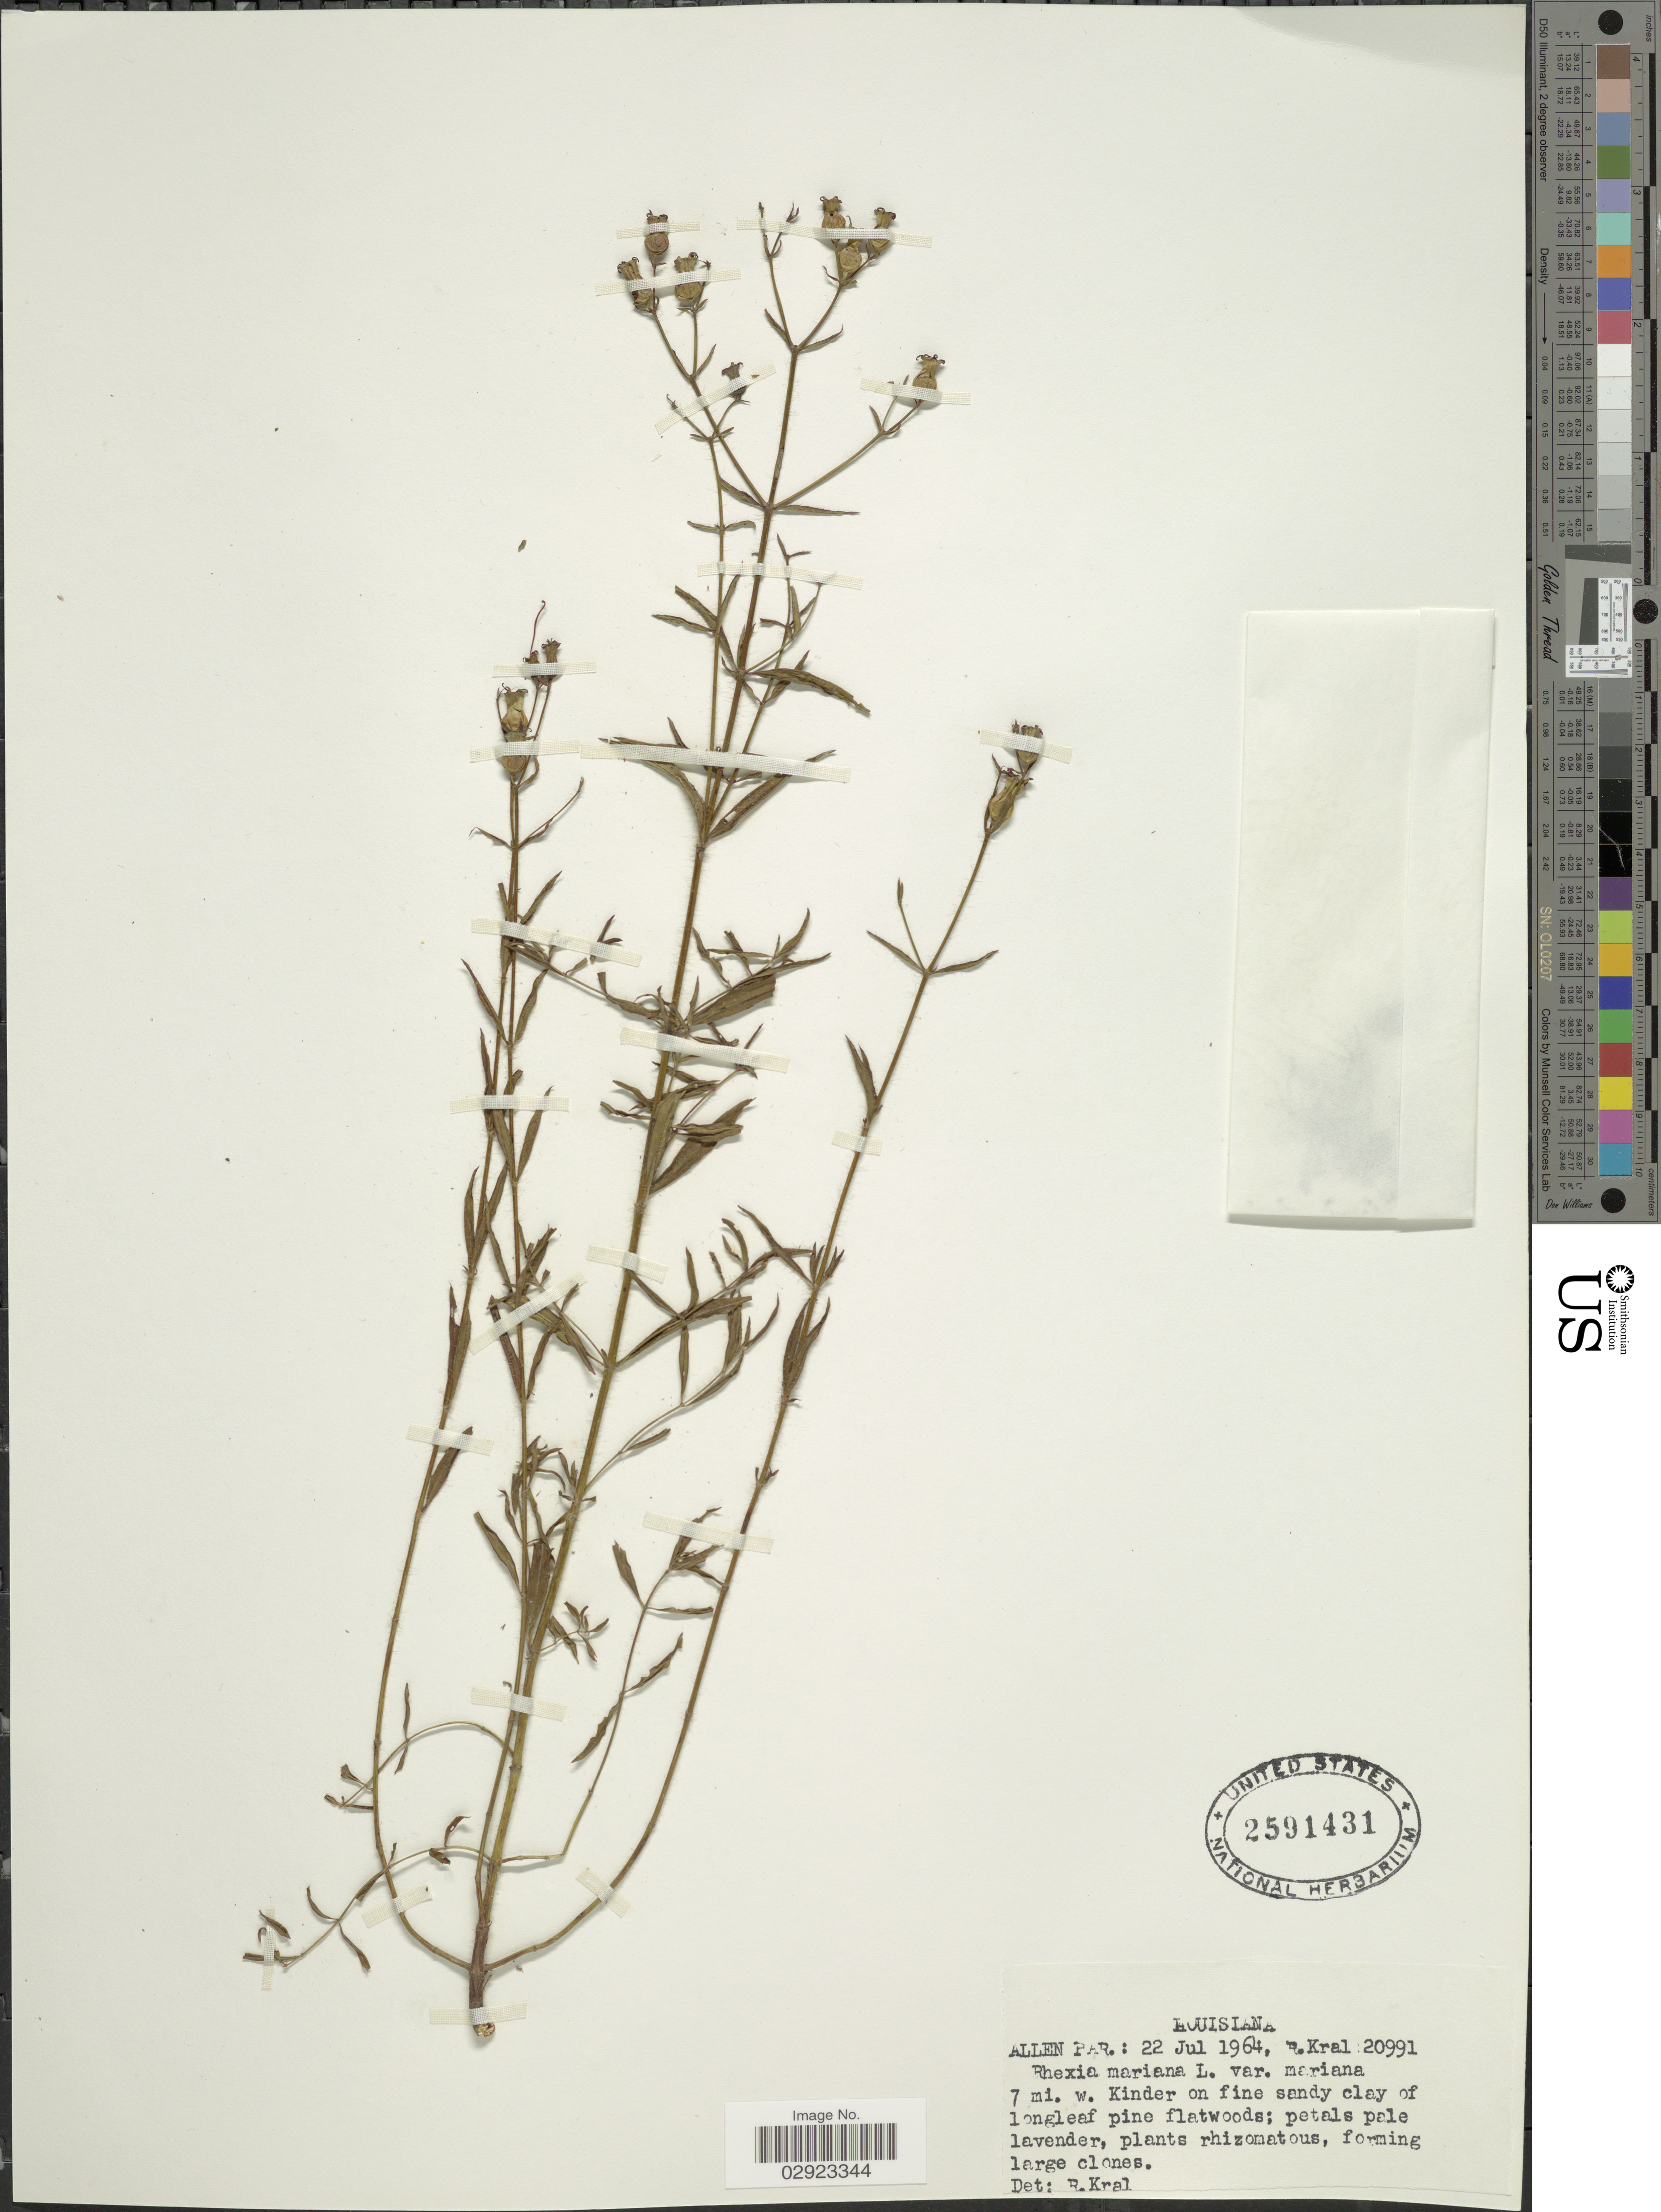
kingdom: Plantae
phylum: Tracheophyta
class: Magnoliopsida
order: Myrtales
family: Melastomataceae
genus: Rhexia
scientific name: Rhexia mariana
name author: L.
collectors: R. Kral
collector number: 20991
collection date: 1964-07-22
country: United States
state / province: Louisiana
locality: Allen Par., 7 mi, w. Kinder.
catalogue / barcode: US 2591431